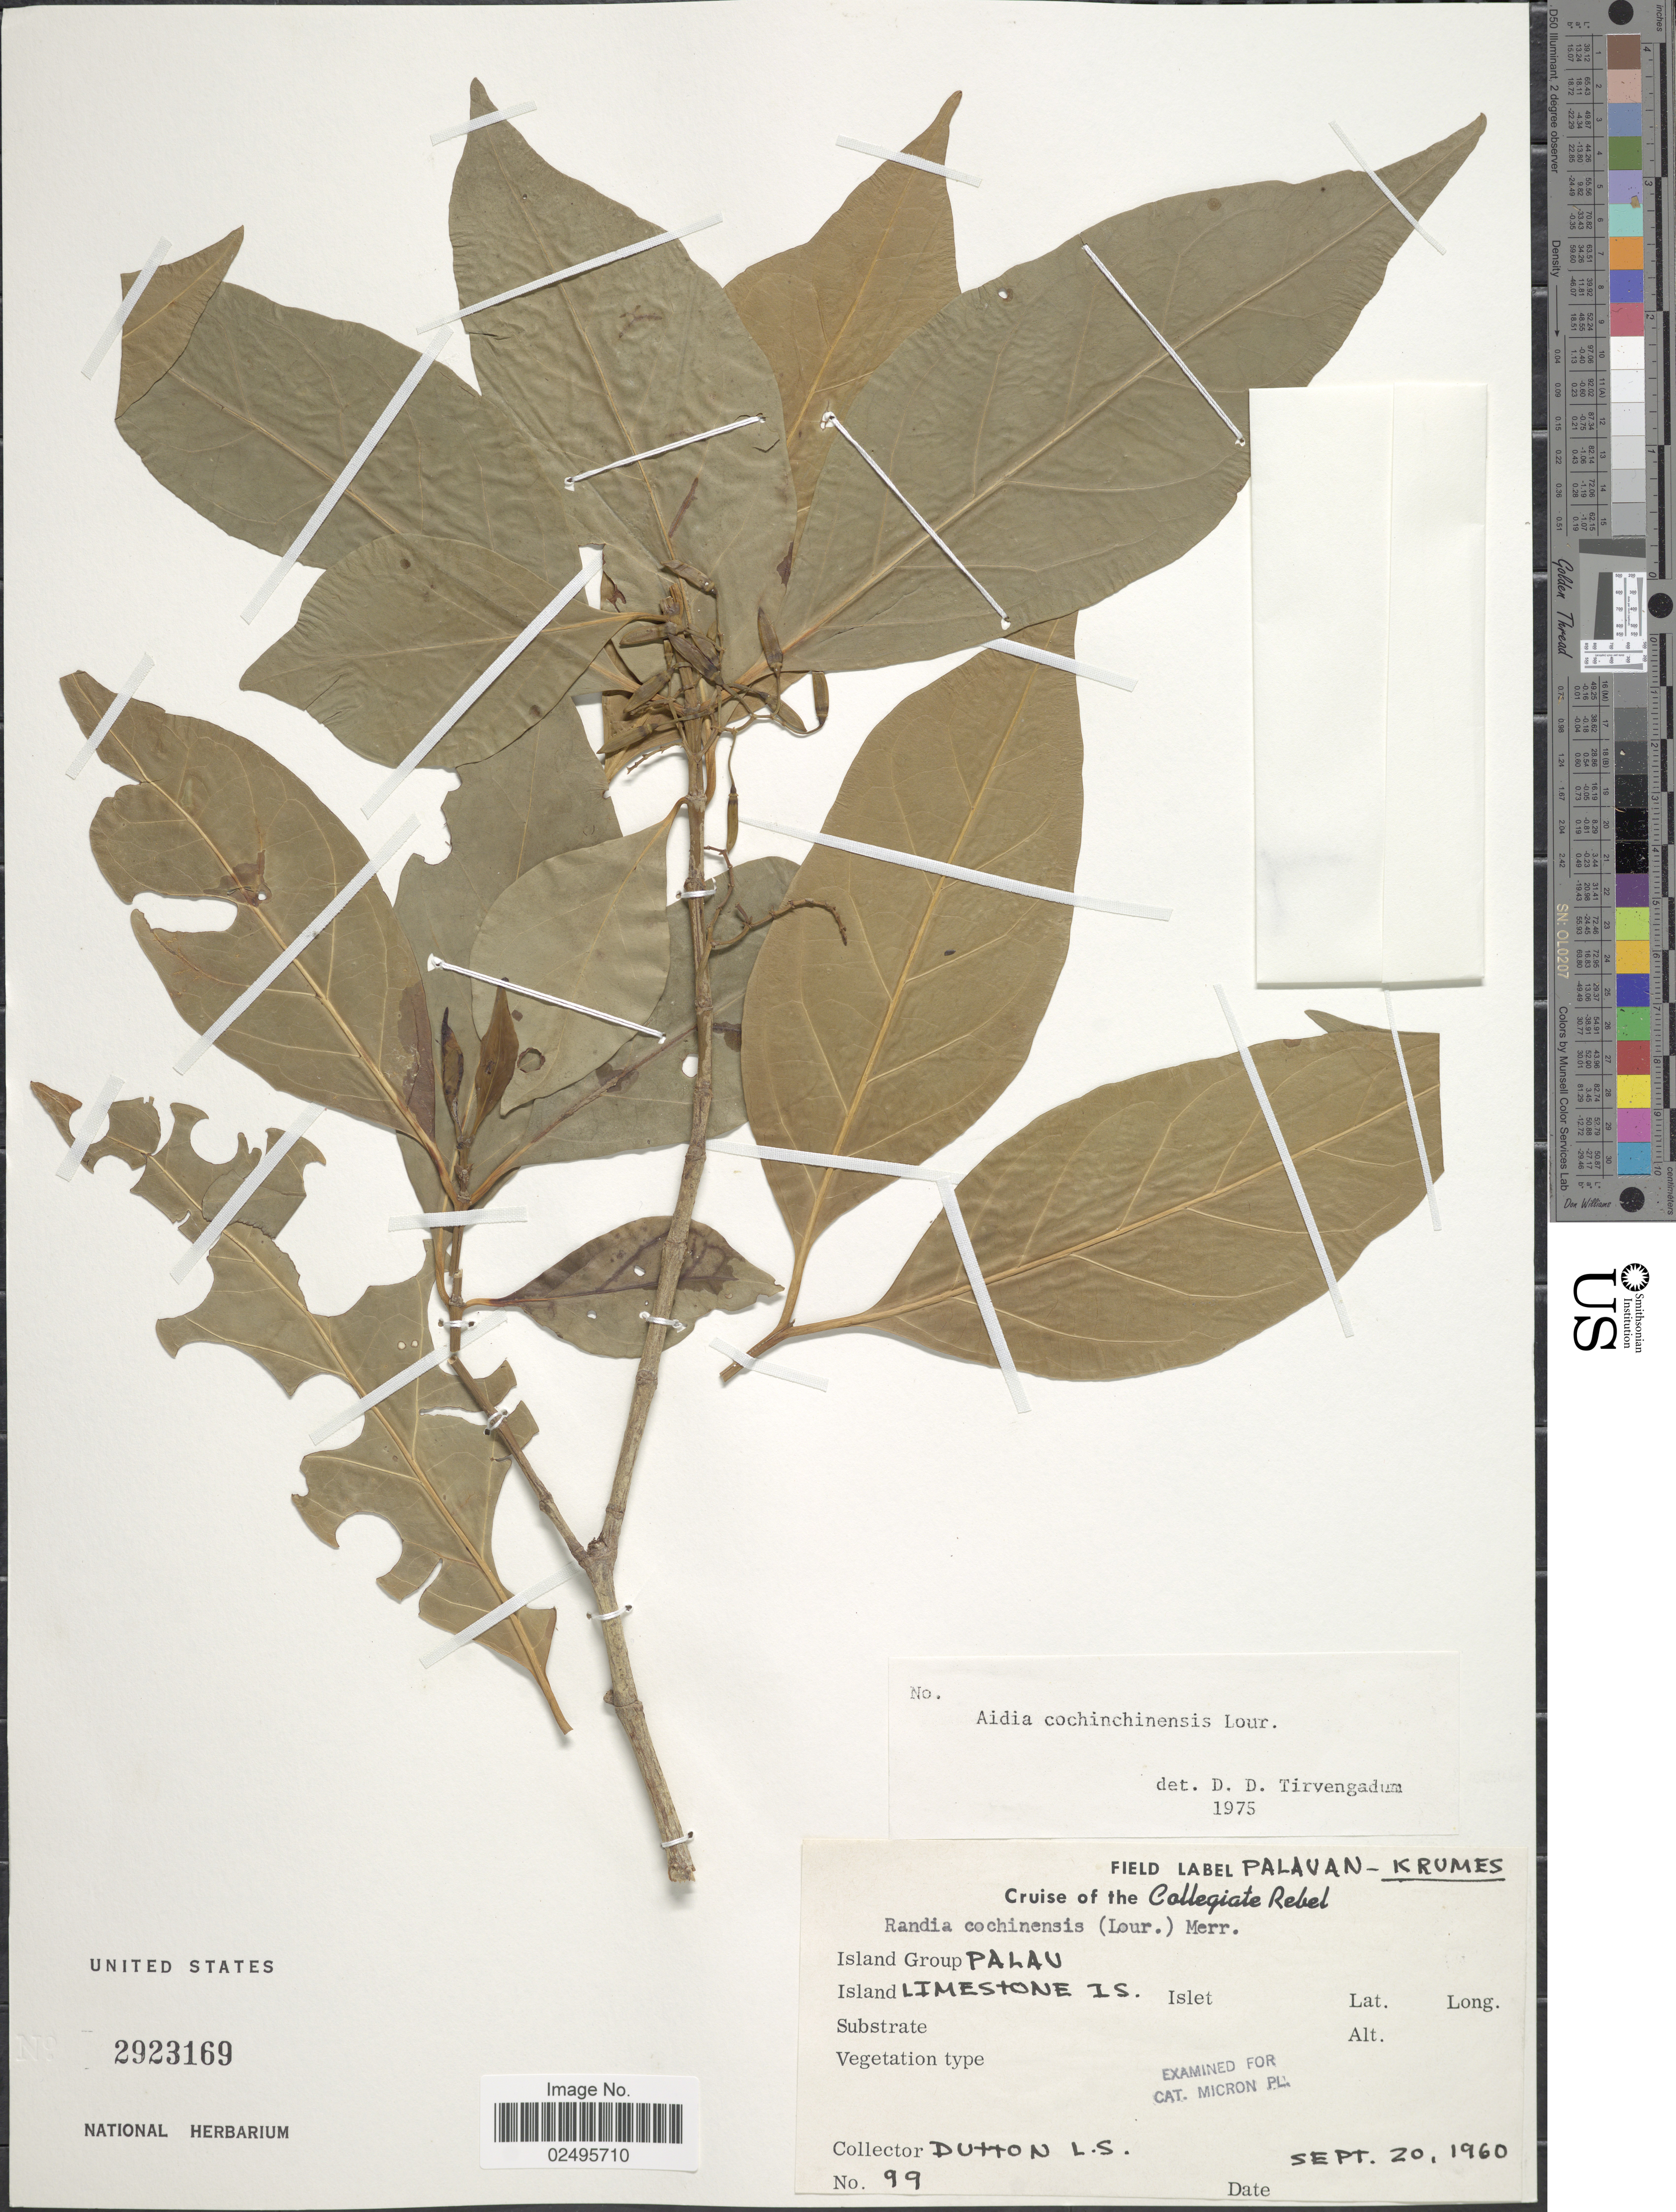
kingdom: Plantae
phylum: Tracheophyta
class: Magnoliopsida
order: Gentianales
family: Rubiaceae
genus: Aidia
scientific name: Aidia graeffei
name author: (Reinecke) Tirveng.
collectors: L. Dutton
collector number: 99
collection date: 1960-09-20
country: Palau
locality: Island Grou: Palau. Island Limestone Is.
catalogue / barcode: US 2923169